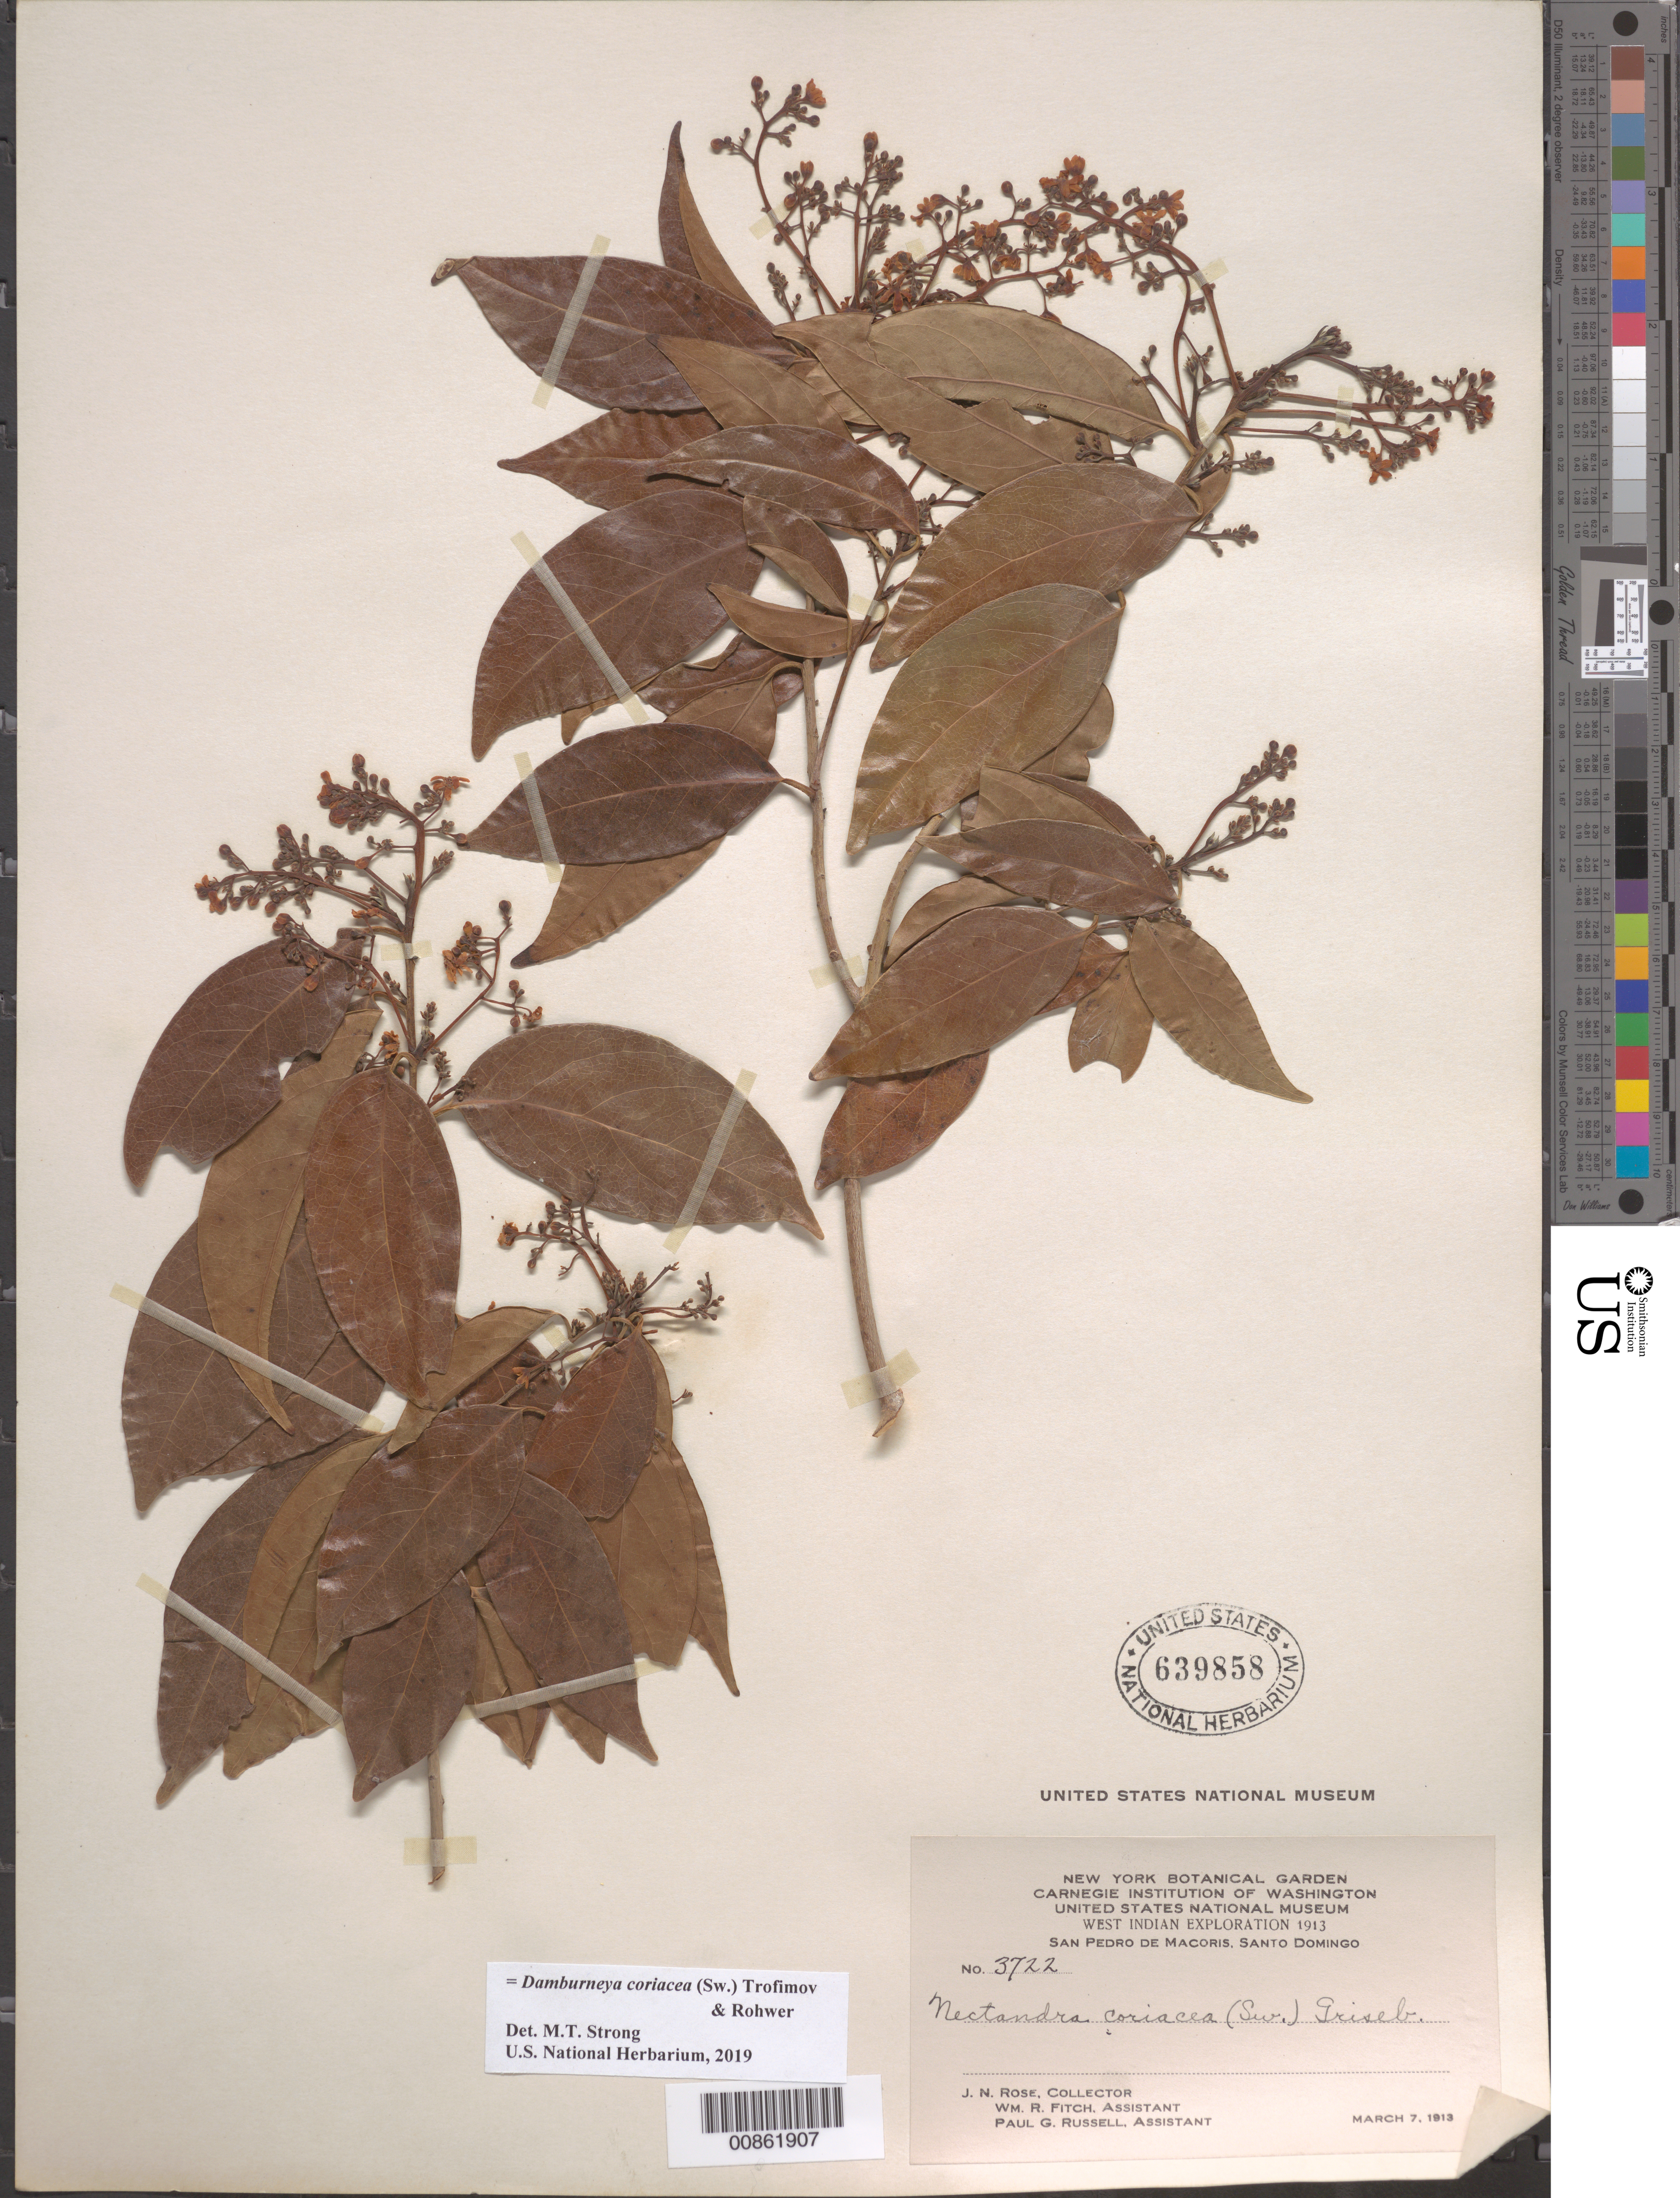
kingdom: Plantae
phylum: Tracheophyta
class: Magnoliopsida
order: Laurales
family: Lauraceae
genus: Damburneya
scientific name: Damburneya coriacea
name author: (Sw.) Trofimov & Rohwer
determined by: Strong, M. T., (US), Smithsonian Institution - National Museum of Natural History (UNITED STATES)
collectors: J. N. Rose, W. R. Fitch & P. G. Russell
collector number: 3722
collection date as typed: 07 Mar 1913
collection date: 1913-03-07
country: Dominican Republic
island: Hispaniola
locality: San Pedro de Macoris, Santo Domingo.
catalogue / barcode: US 639858